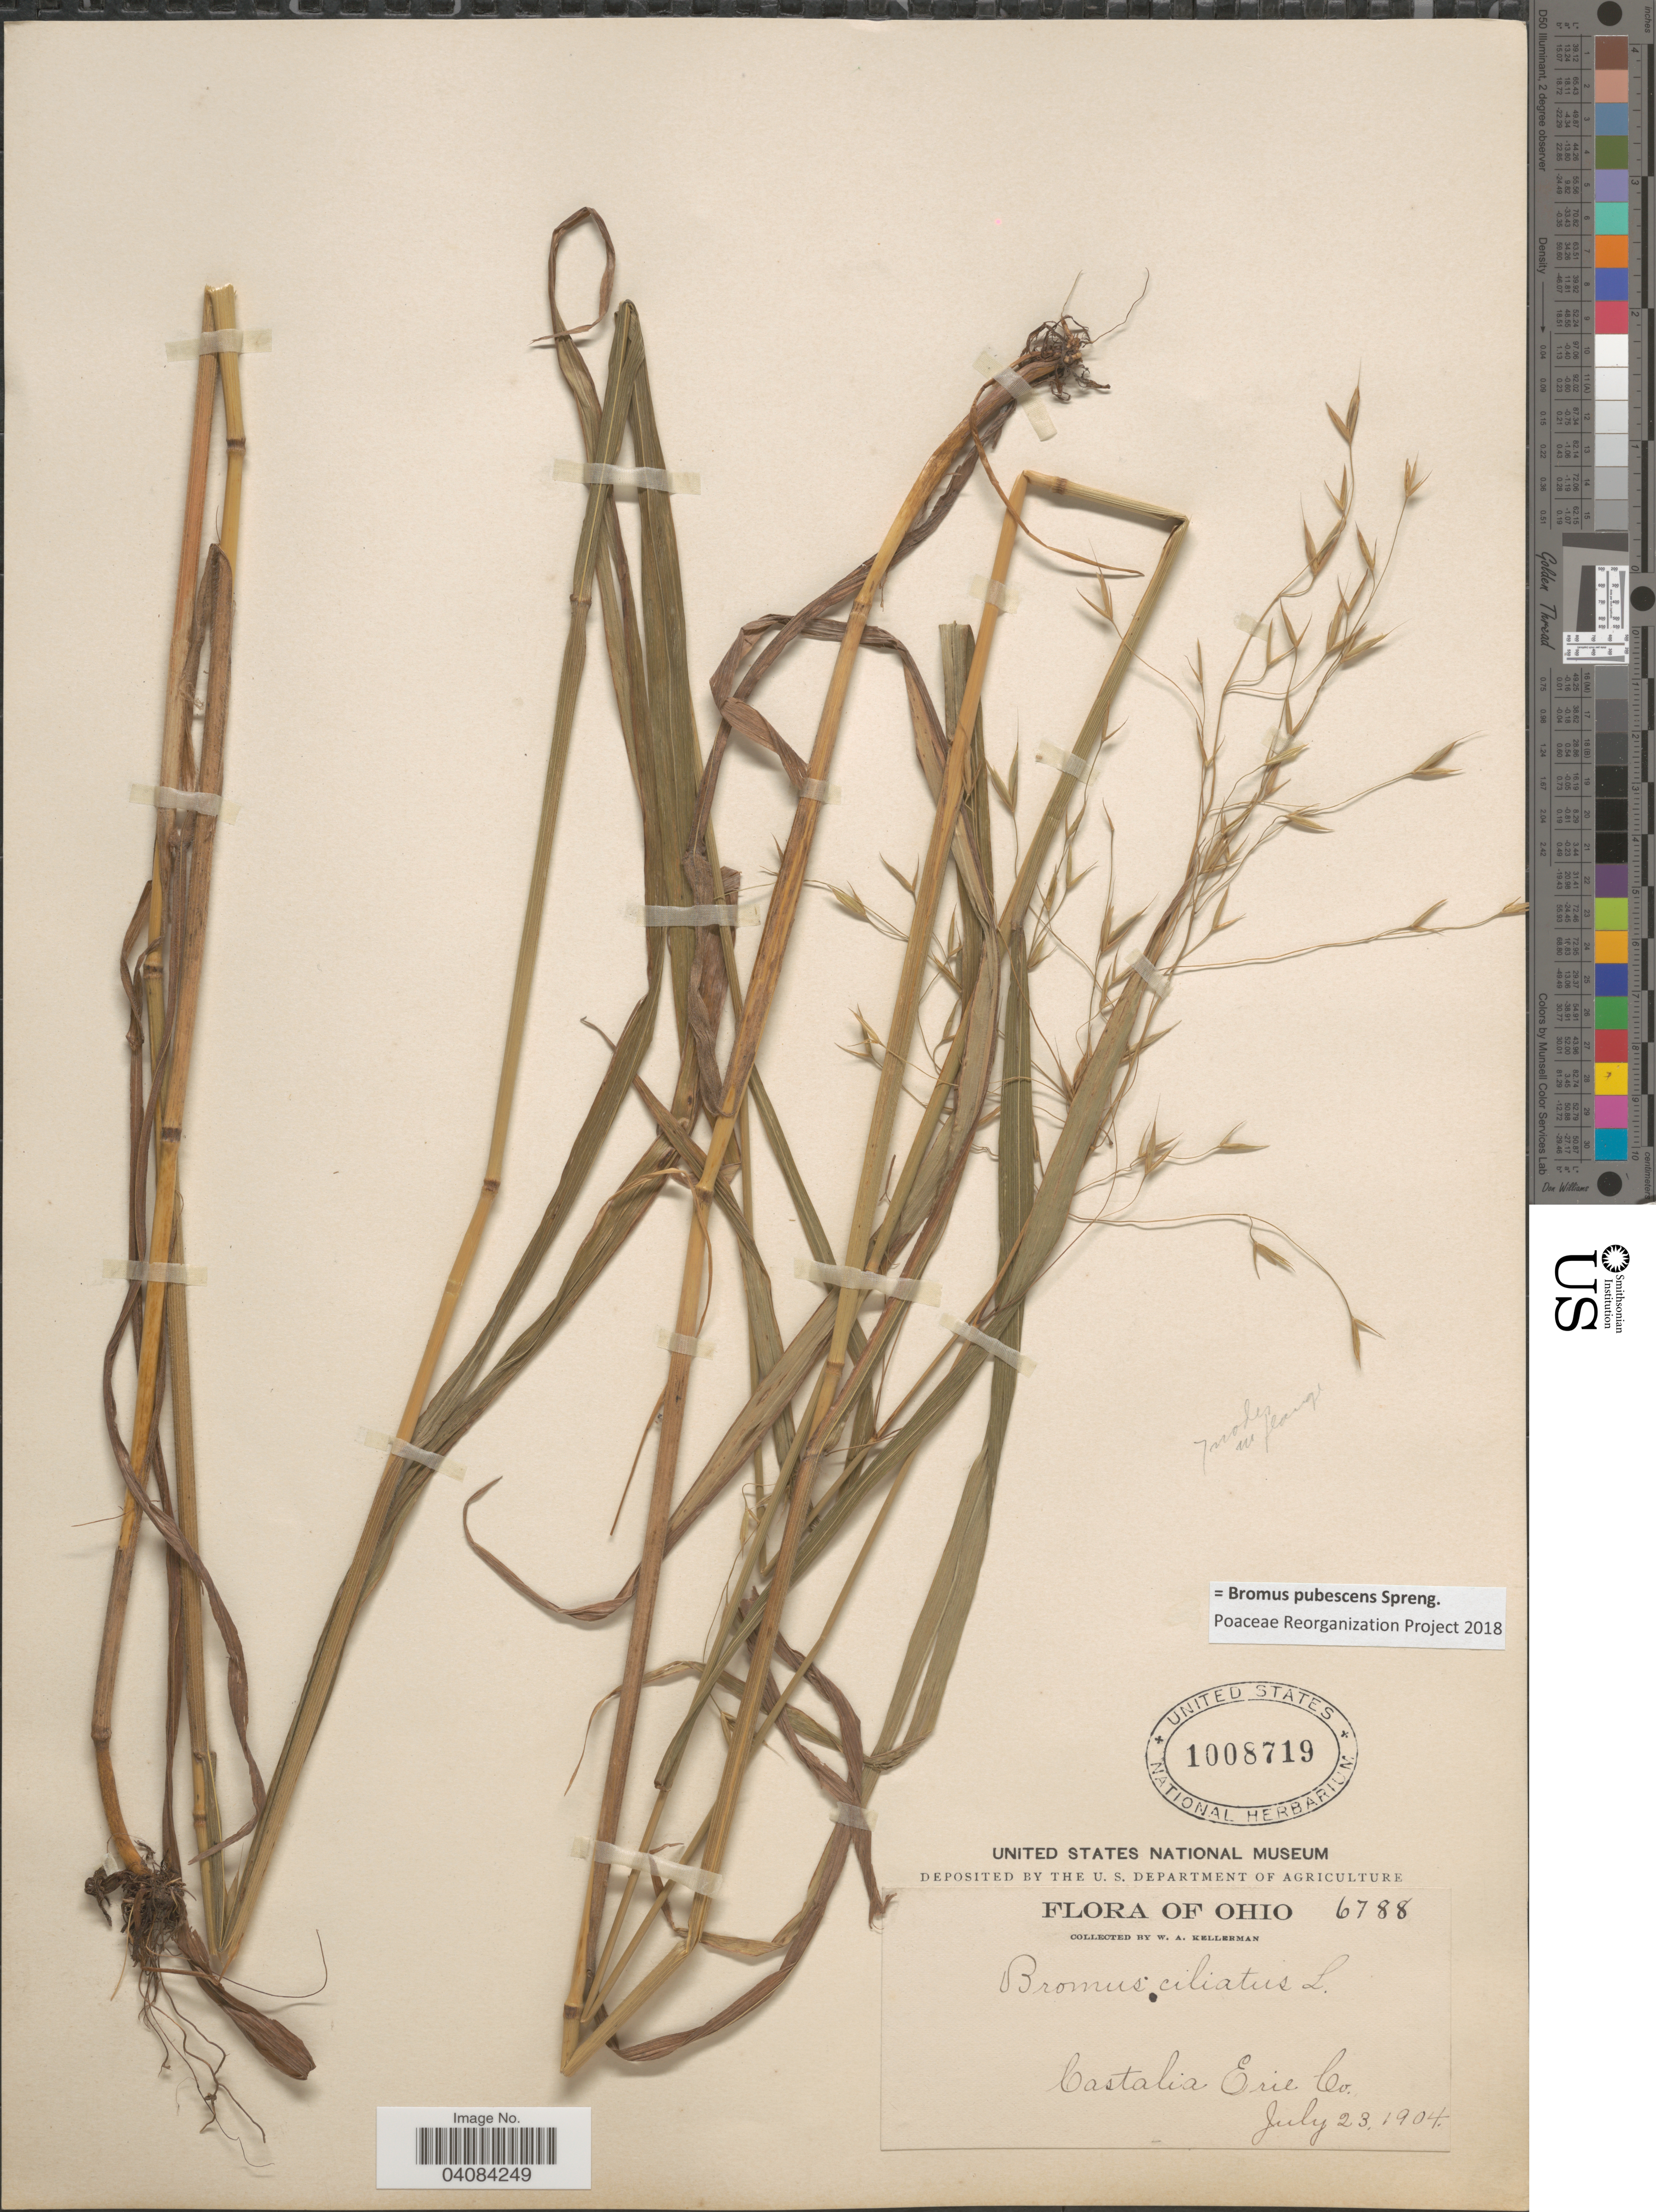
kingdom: Plantae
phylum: Tracheophyta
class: Liliopsida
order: Poales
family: Poaceae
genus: Bromus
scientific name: Bromus pubescens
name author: Muhl. ex Willd.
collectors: W. Kellerman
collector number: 6788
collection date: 1904-07-23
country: United States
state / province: Ohio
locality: Castalia Erie Co.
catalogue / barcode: US 1008719